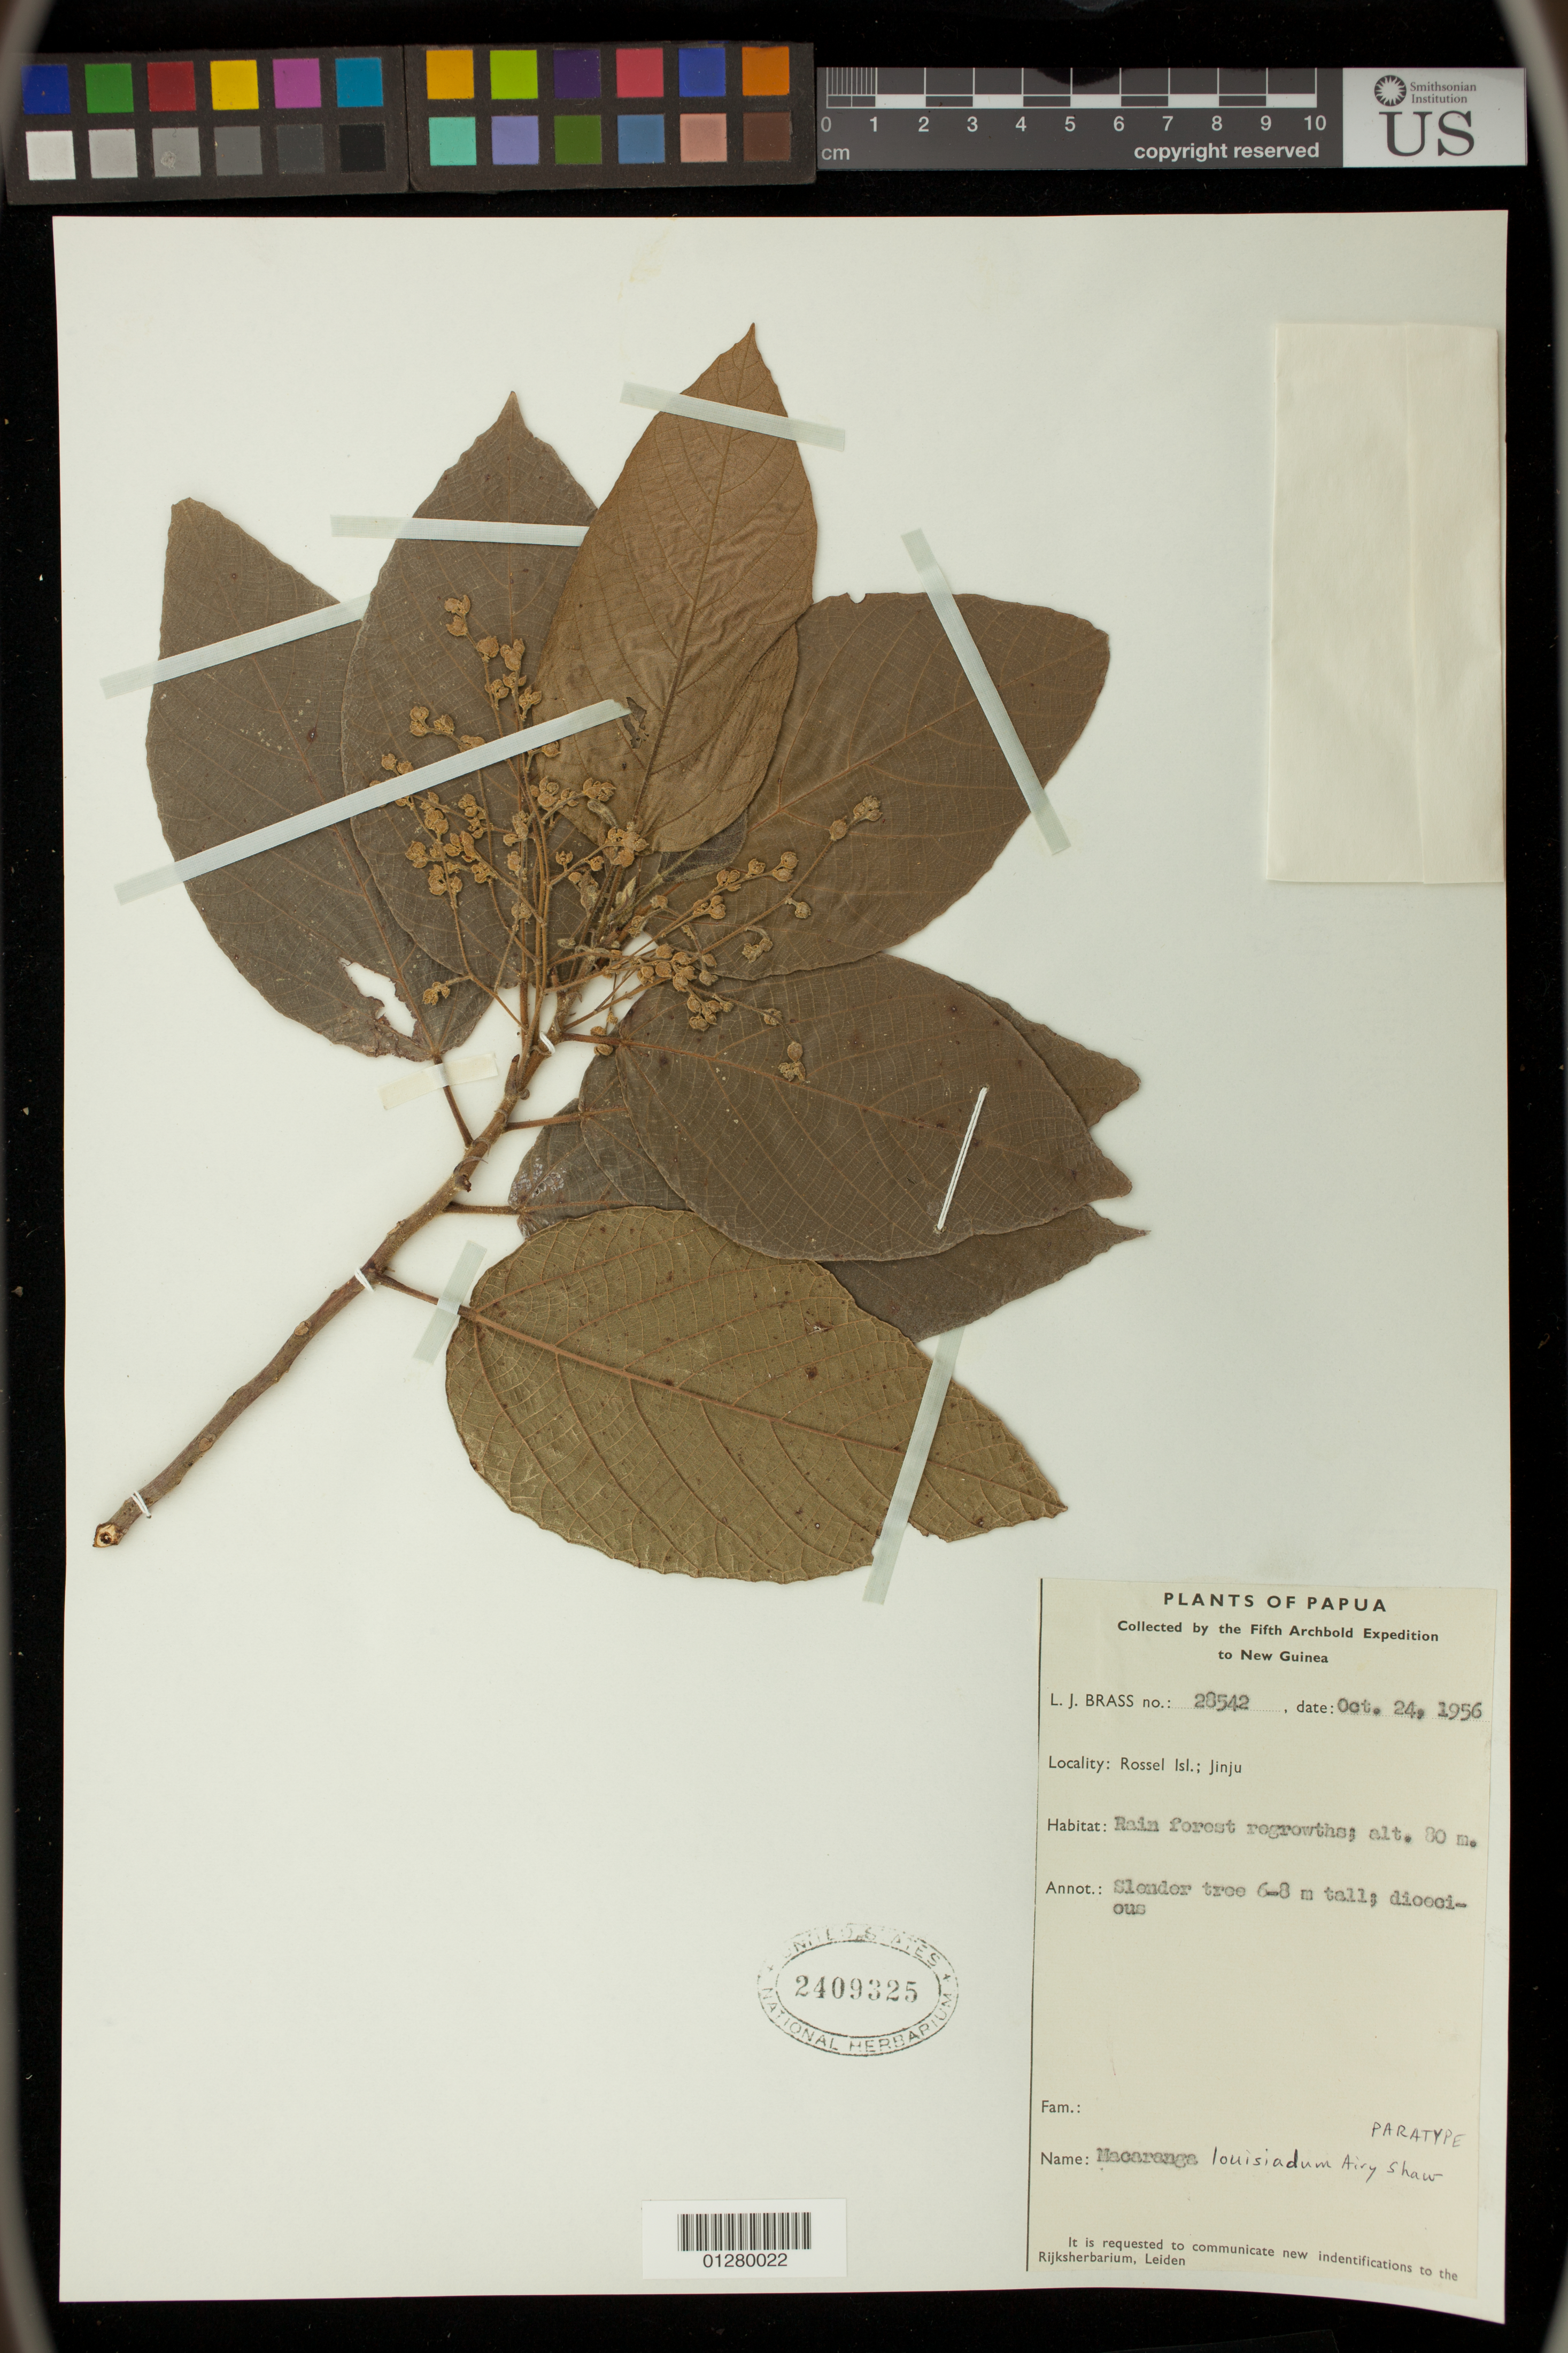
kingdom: Plantae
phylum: Tracheophyta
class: Magnoliopsida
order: Malpighiales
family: Euphorbiaceae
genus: Macaranga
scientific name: Macaranga louisiadum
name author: Airy Shaw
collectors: L. J. Brass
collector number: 28542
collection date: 1956-10-24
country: Papua New Guinea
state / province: Milne Bay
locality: Rossel Isl.; Jinju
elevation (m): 80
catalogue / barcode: US 2409325